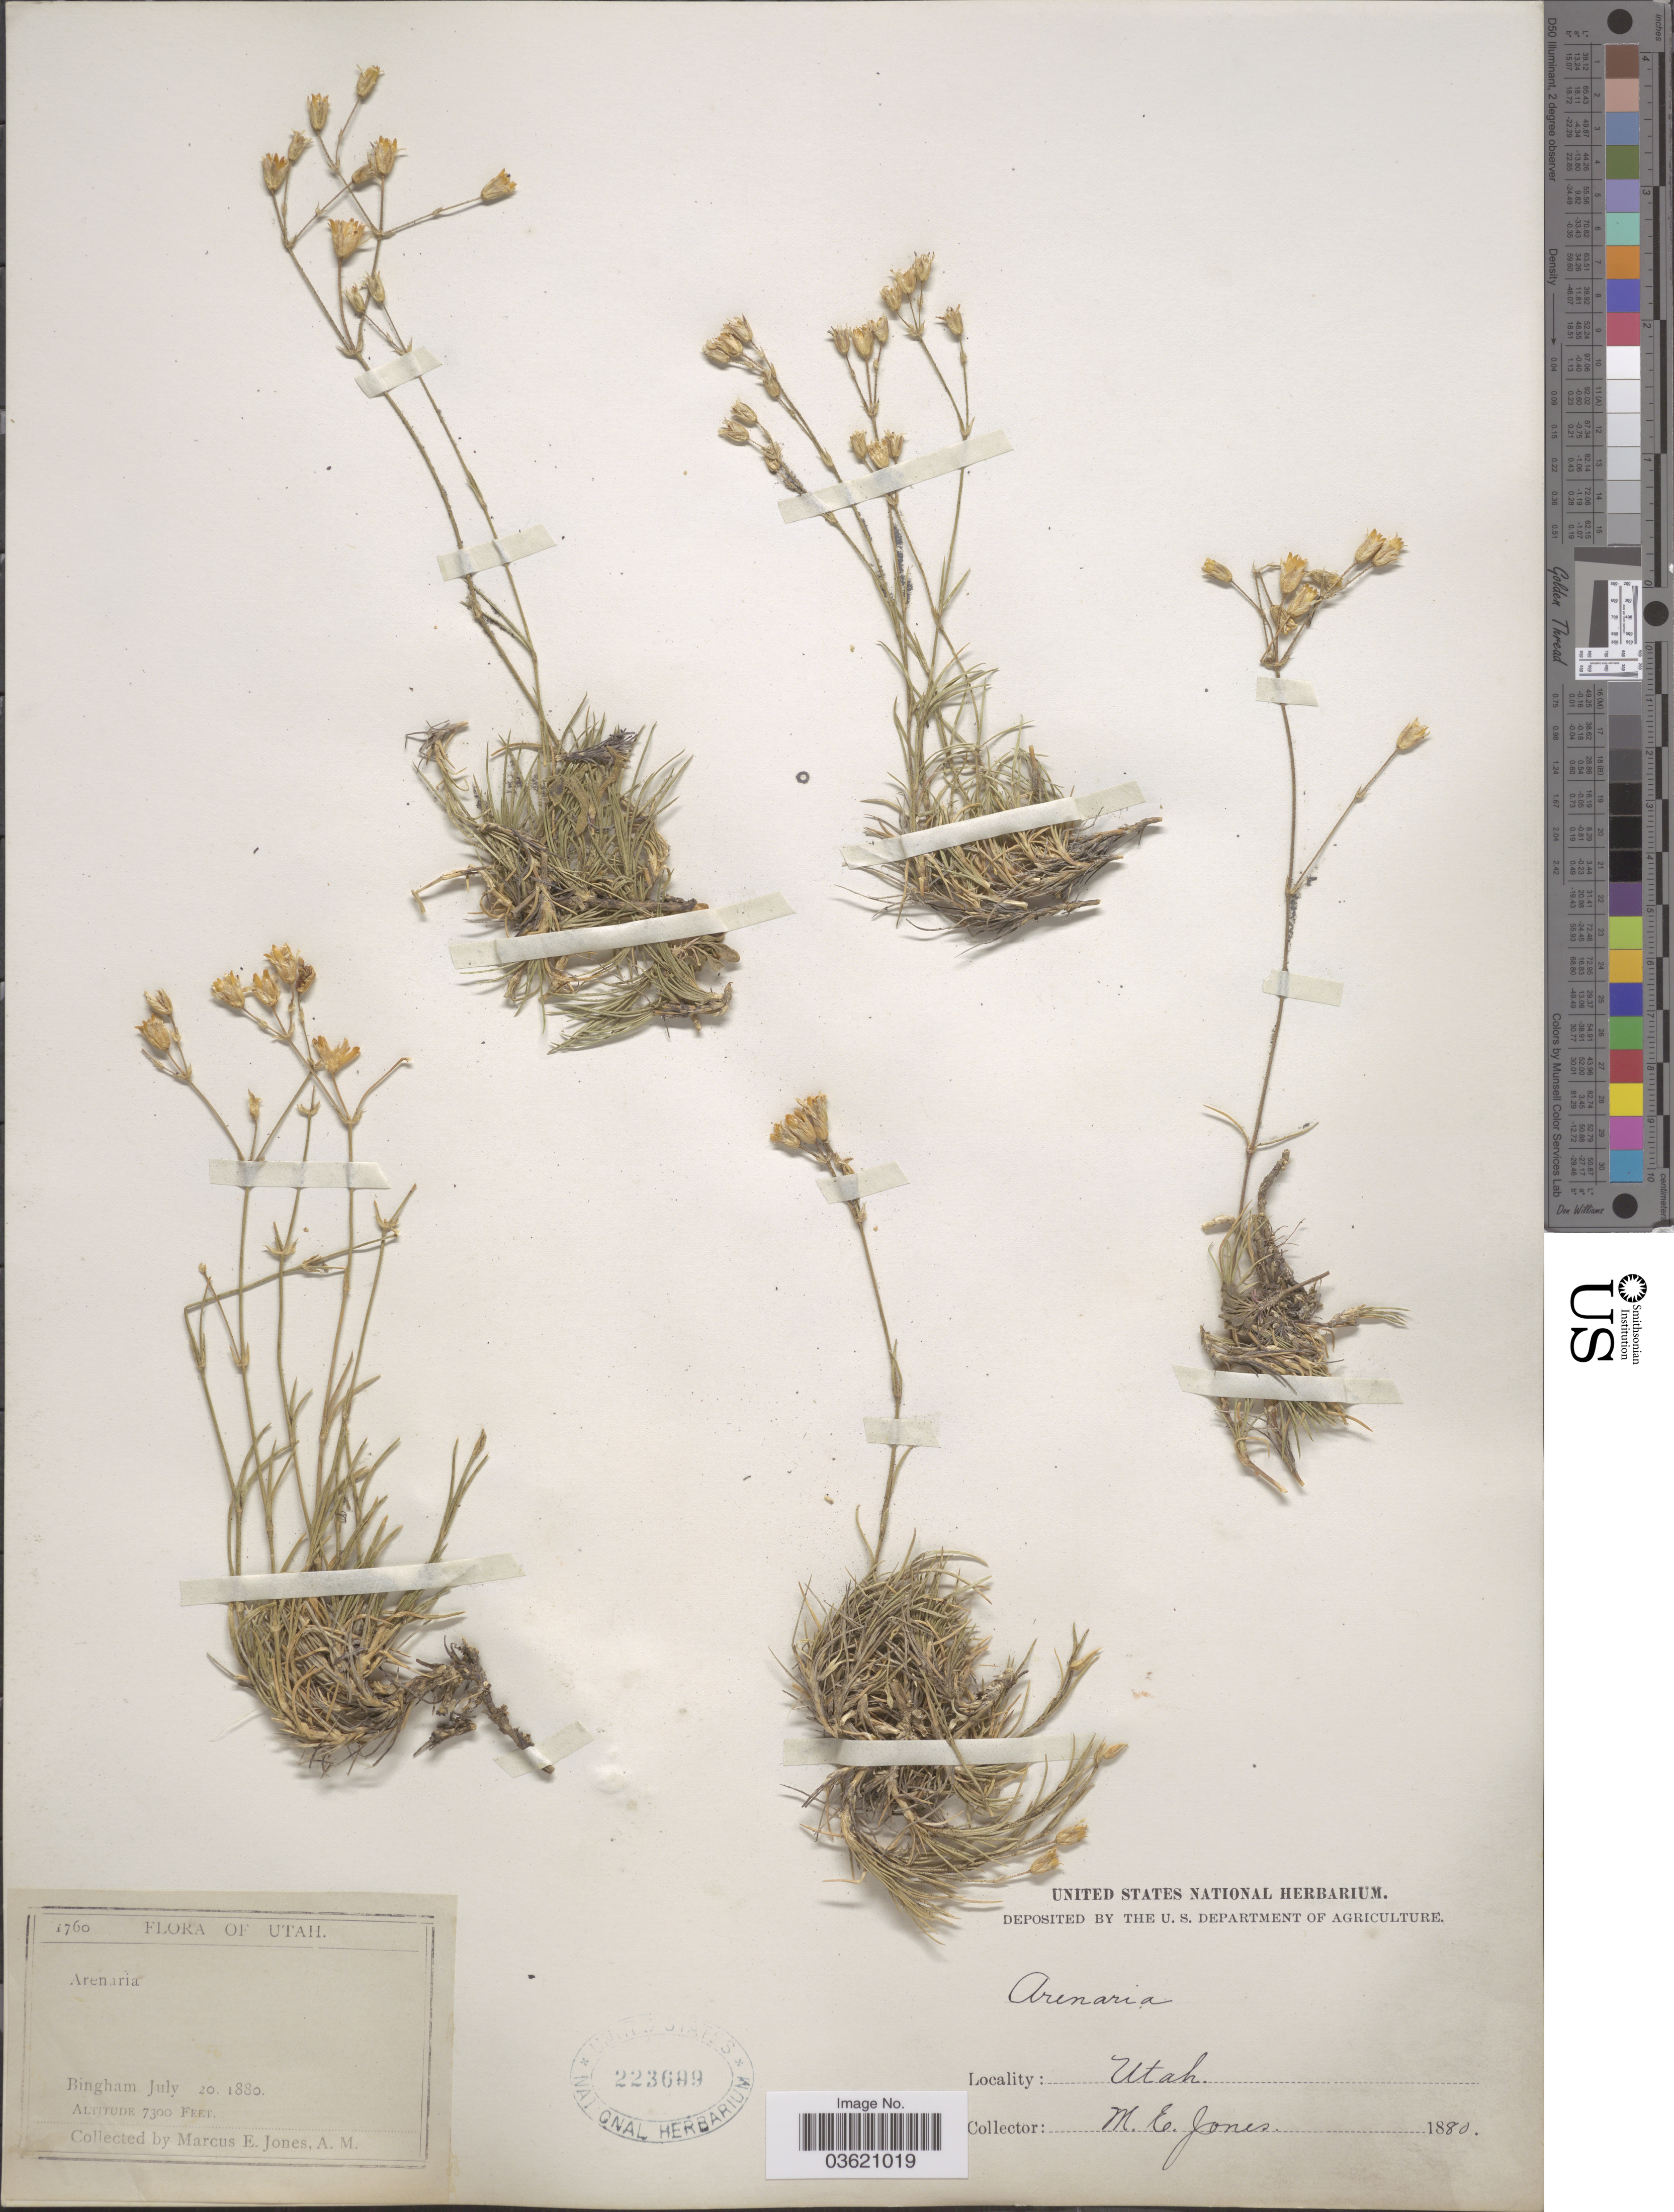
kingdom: Plantae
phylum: Tracheophyta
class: Magnoliopsida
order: Caryophyllales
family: Caryophyllaceae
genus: Eremogone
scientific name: Eremogone loisiae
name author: N.H. Holmgren & P.K. Holmgren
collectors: M. E. Jones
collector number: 1760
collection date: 1880-07-20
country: United States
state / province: Utah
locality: Bingham.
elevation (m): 2225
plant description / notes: Cited by N.H. Holmgren & P.K. Holmgren in Brittonia 63(1): 4. 2011.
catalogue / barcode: US 223699